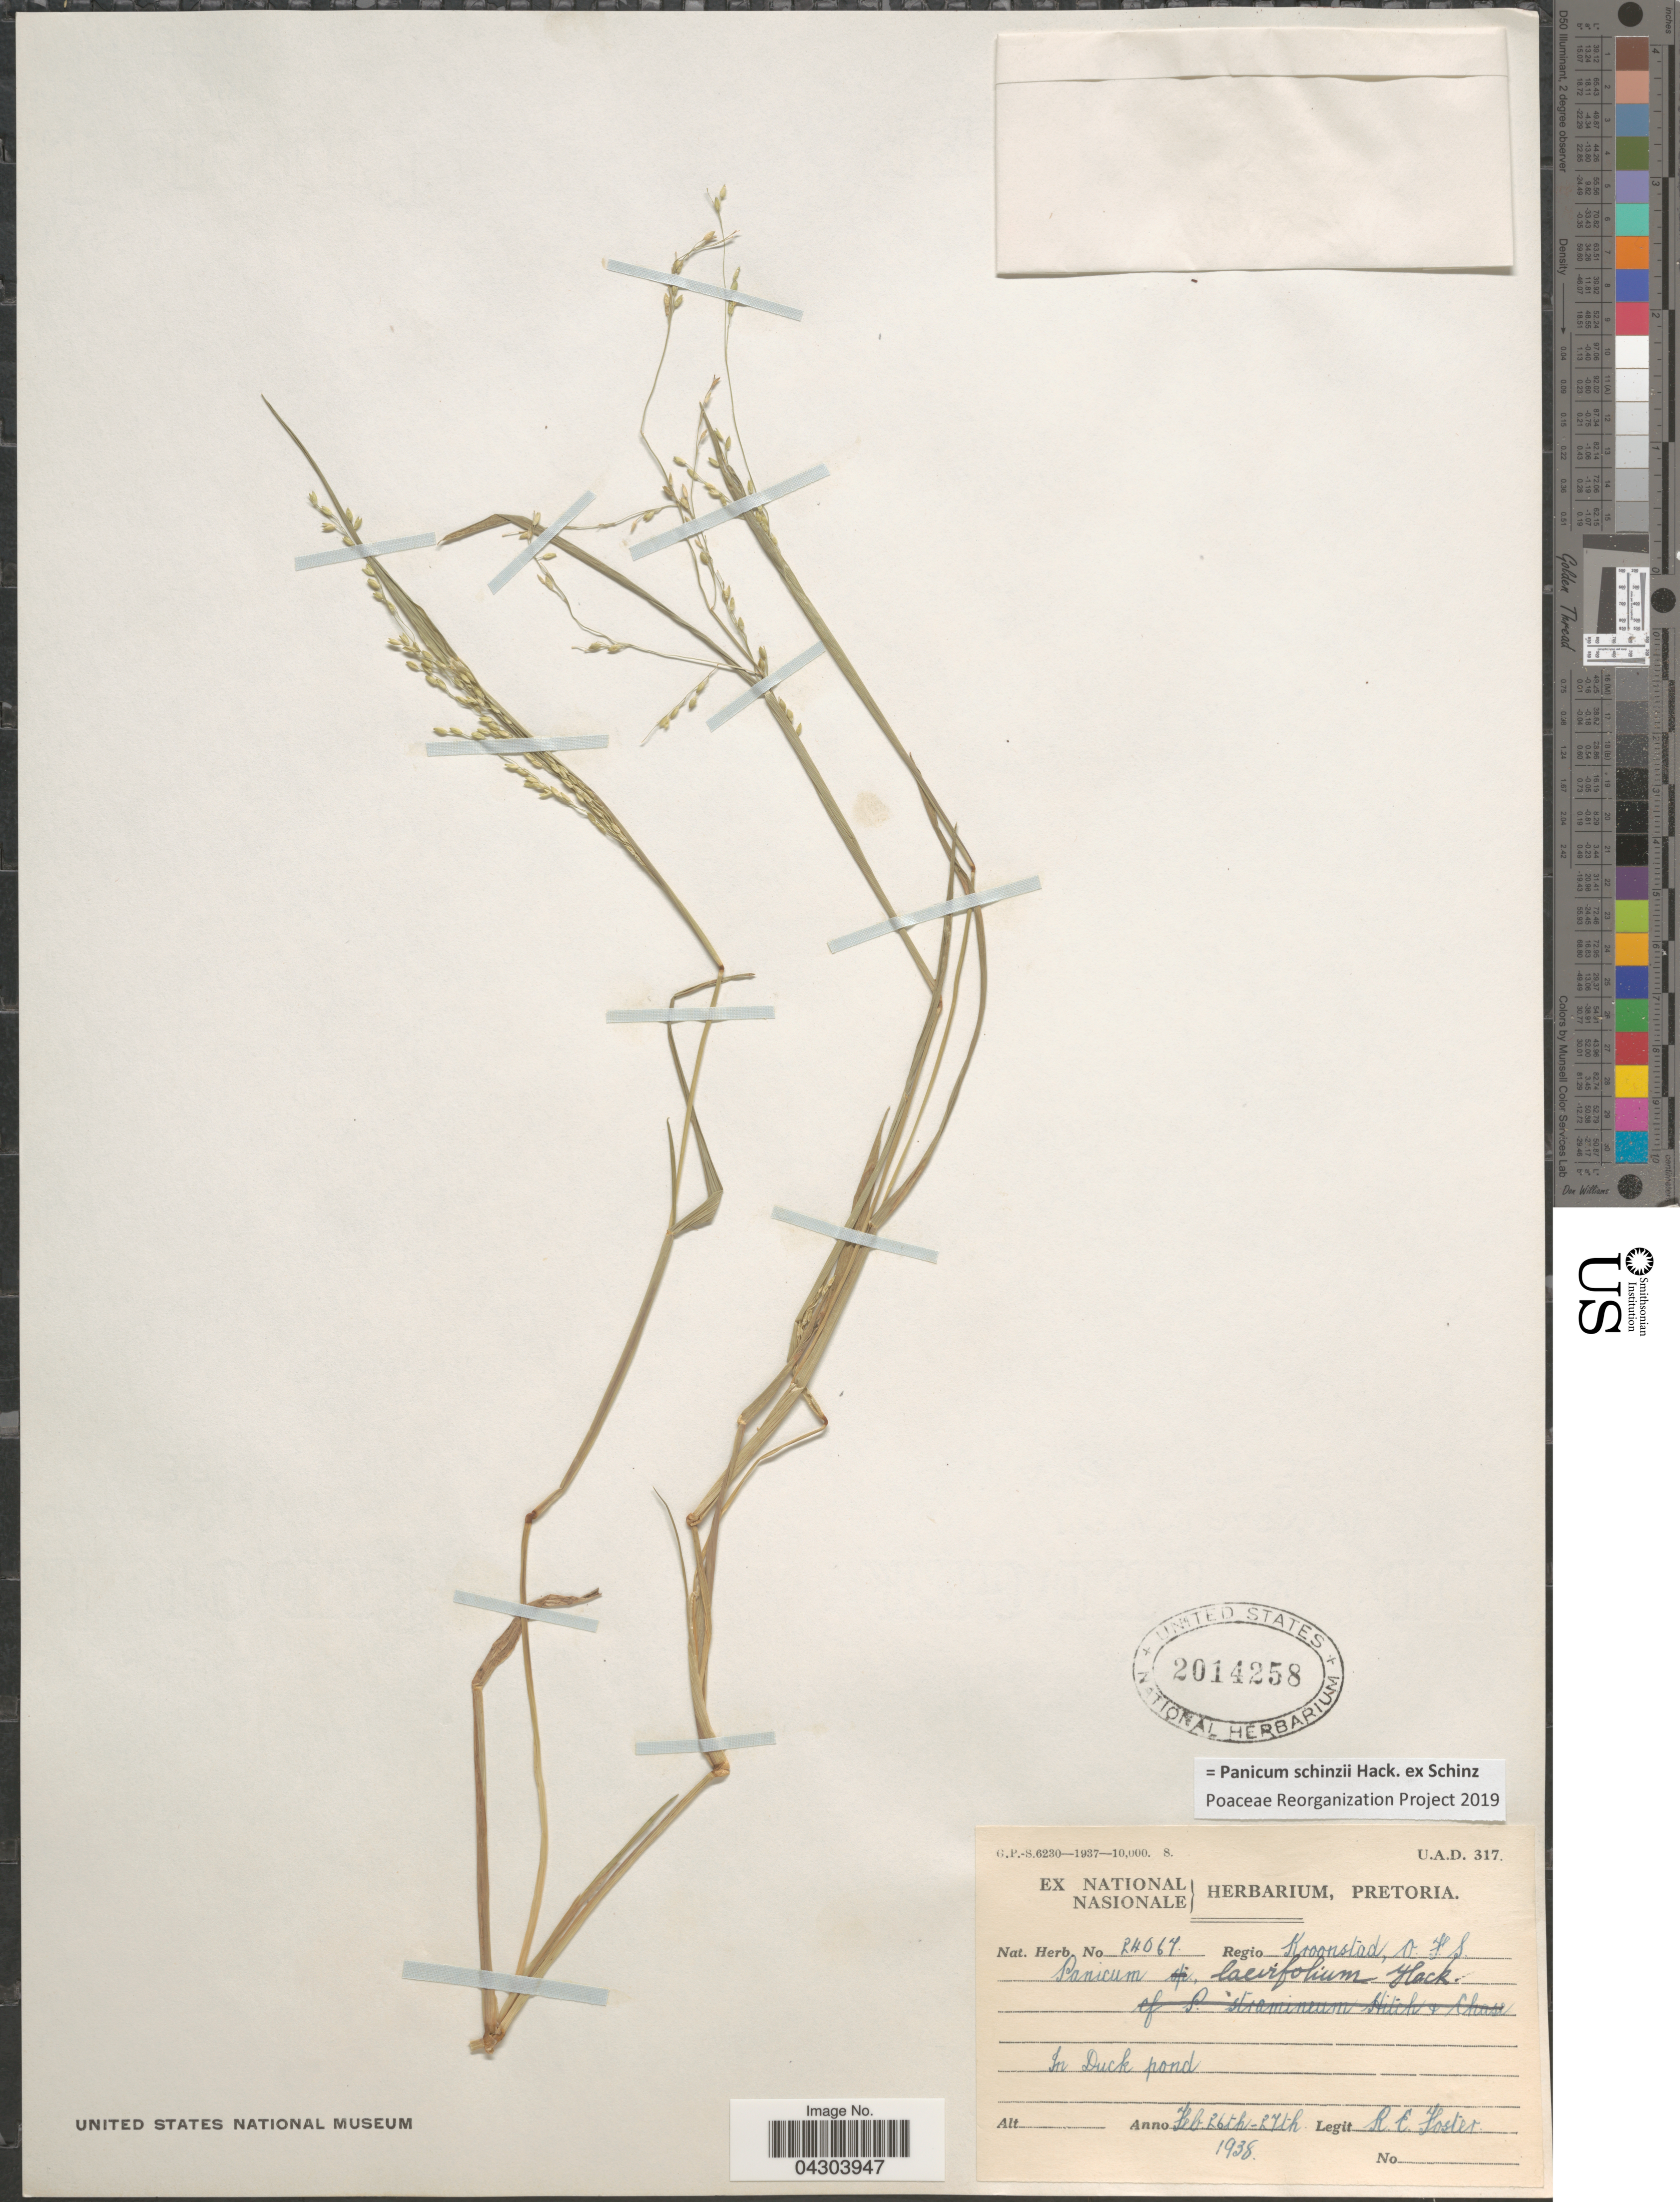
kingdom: Plantae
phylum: Tracheophyta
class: Liliopsida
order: Poales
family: Poaceae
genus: Panicum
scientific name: Panicum schinzii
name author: Hack. ex Schinz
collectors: R. Foster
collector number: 24067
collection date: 1938-02-26/1938-02-27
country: South Africa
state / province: Free State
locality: Regio Kroonstad, O.F.S. In Duck pond.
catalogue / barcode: US 2014258